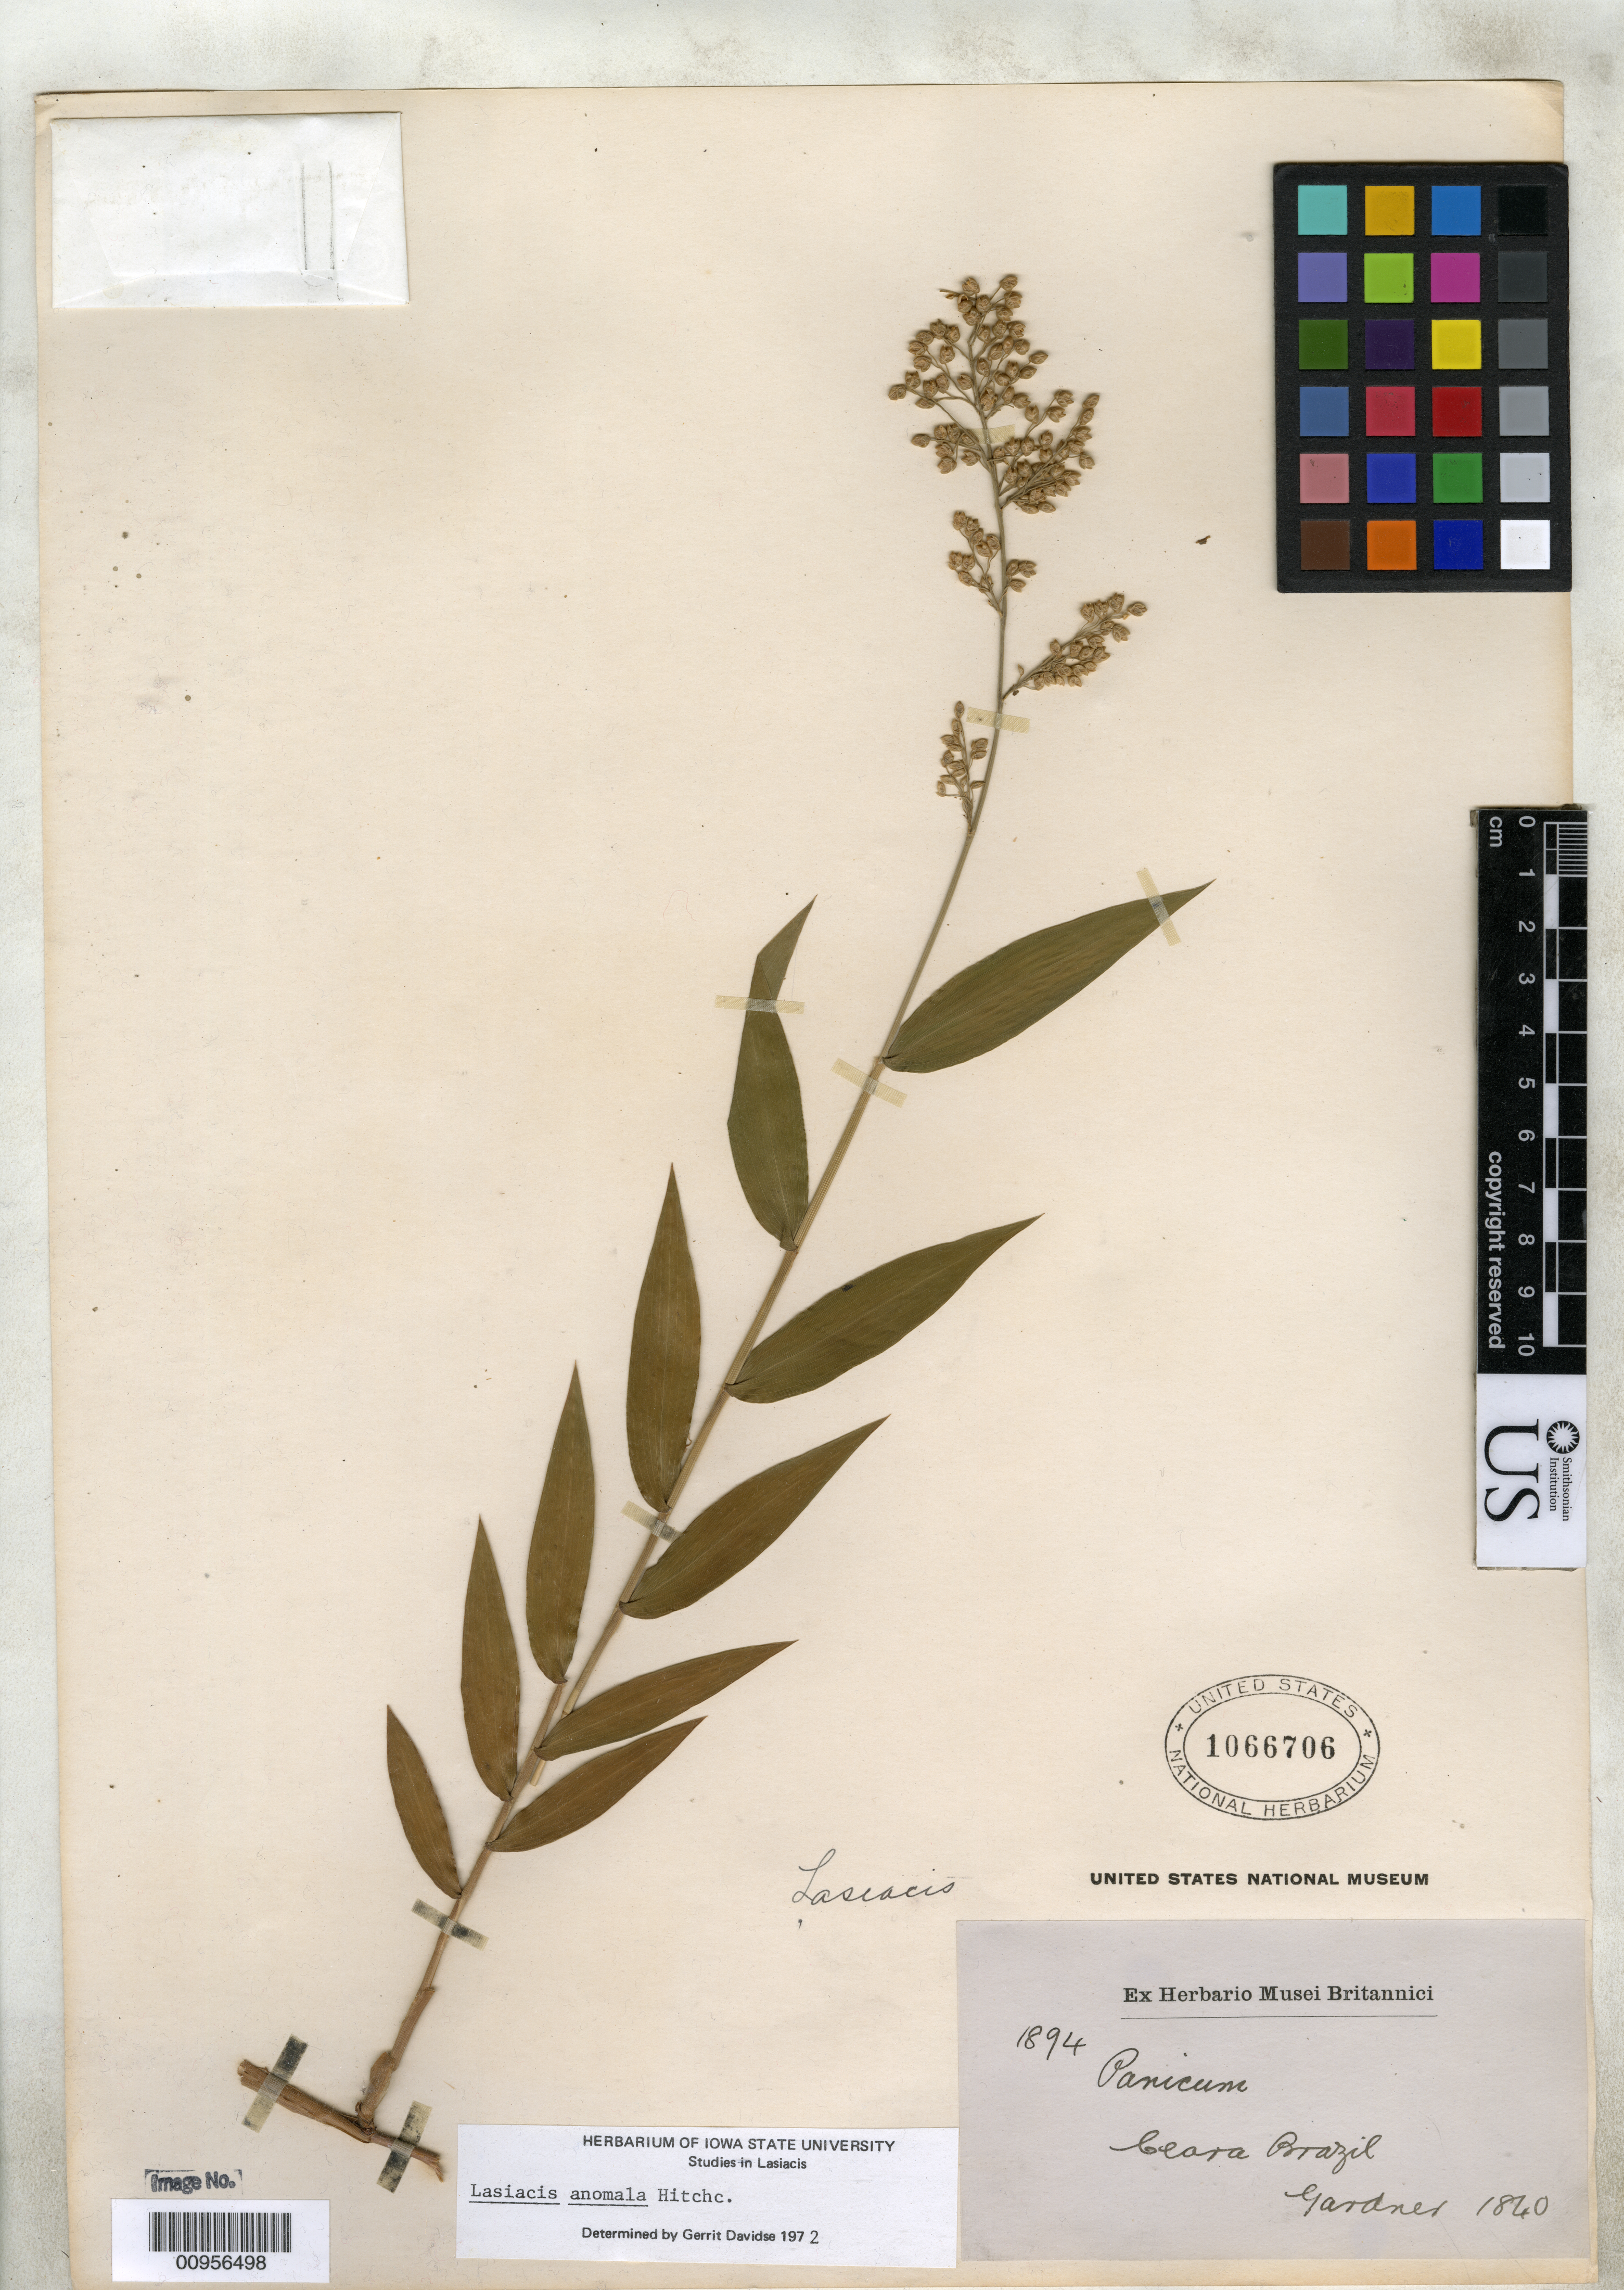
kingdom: Plantae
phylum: Tracheophyta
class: Liliopsida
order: Poales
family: Poaceae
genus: Panicum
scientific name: Panicum latifolium var. tomentellum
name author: Döll in Mart.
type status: Isolectotype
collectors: G. Gardner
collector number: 1894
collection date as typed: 1840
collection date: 1840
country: Brazil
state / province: Ceará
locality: Ceara.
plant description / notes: Lectotypification does not cite collection date; US duplicates differ in collection date (1839 vs. 1840) and if correct, cannot both be isolectotypes.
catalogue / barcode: US 1066706